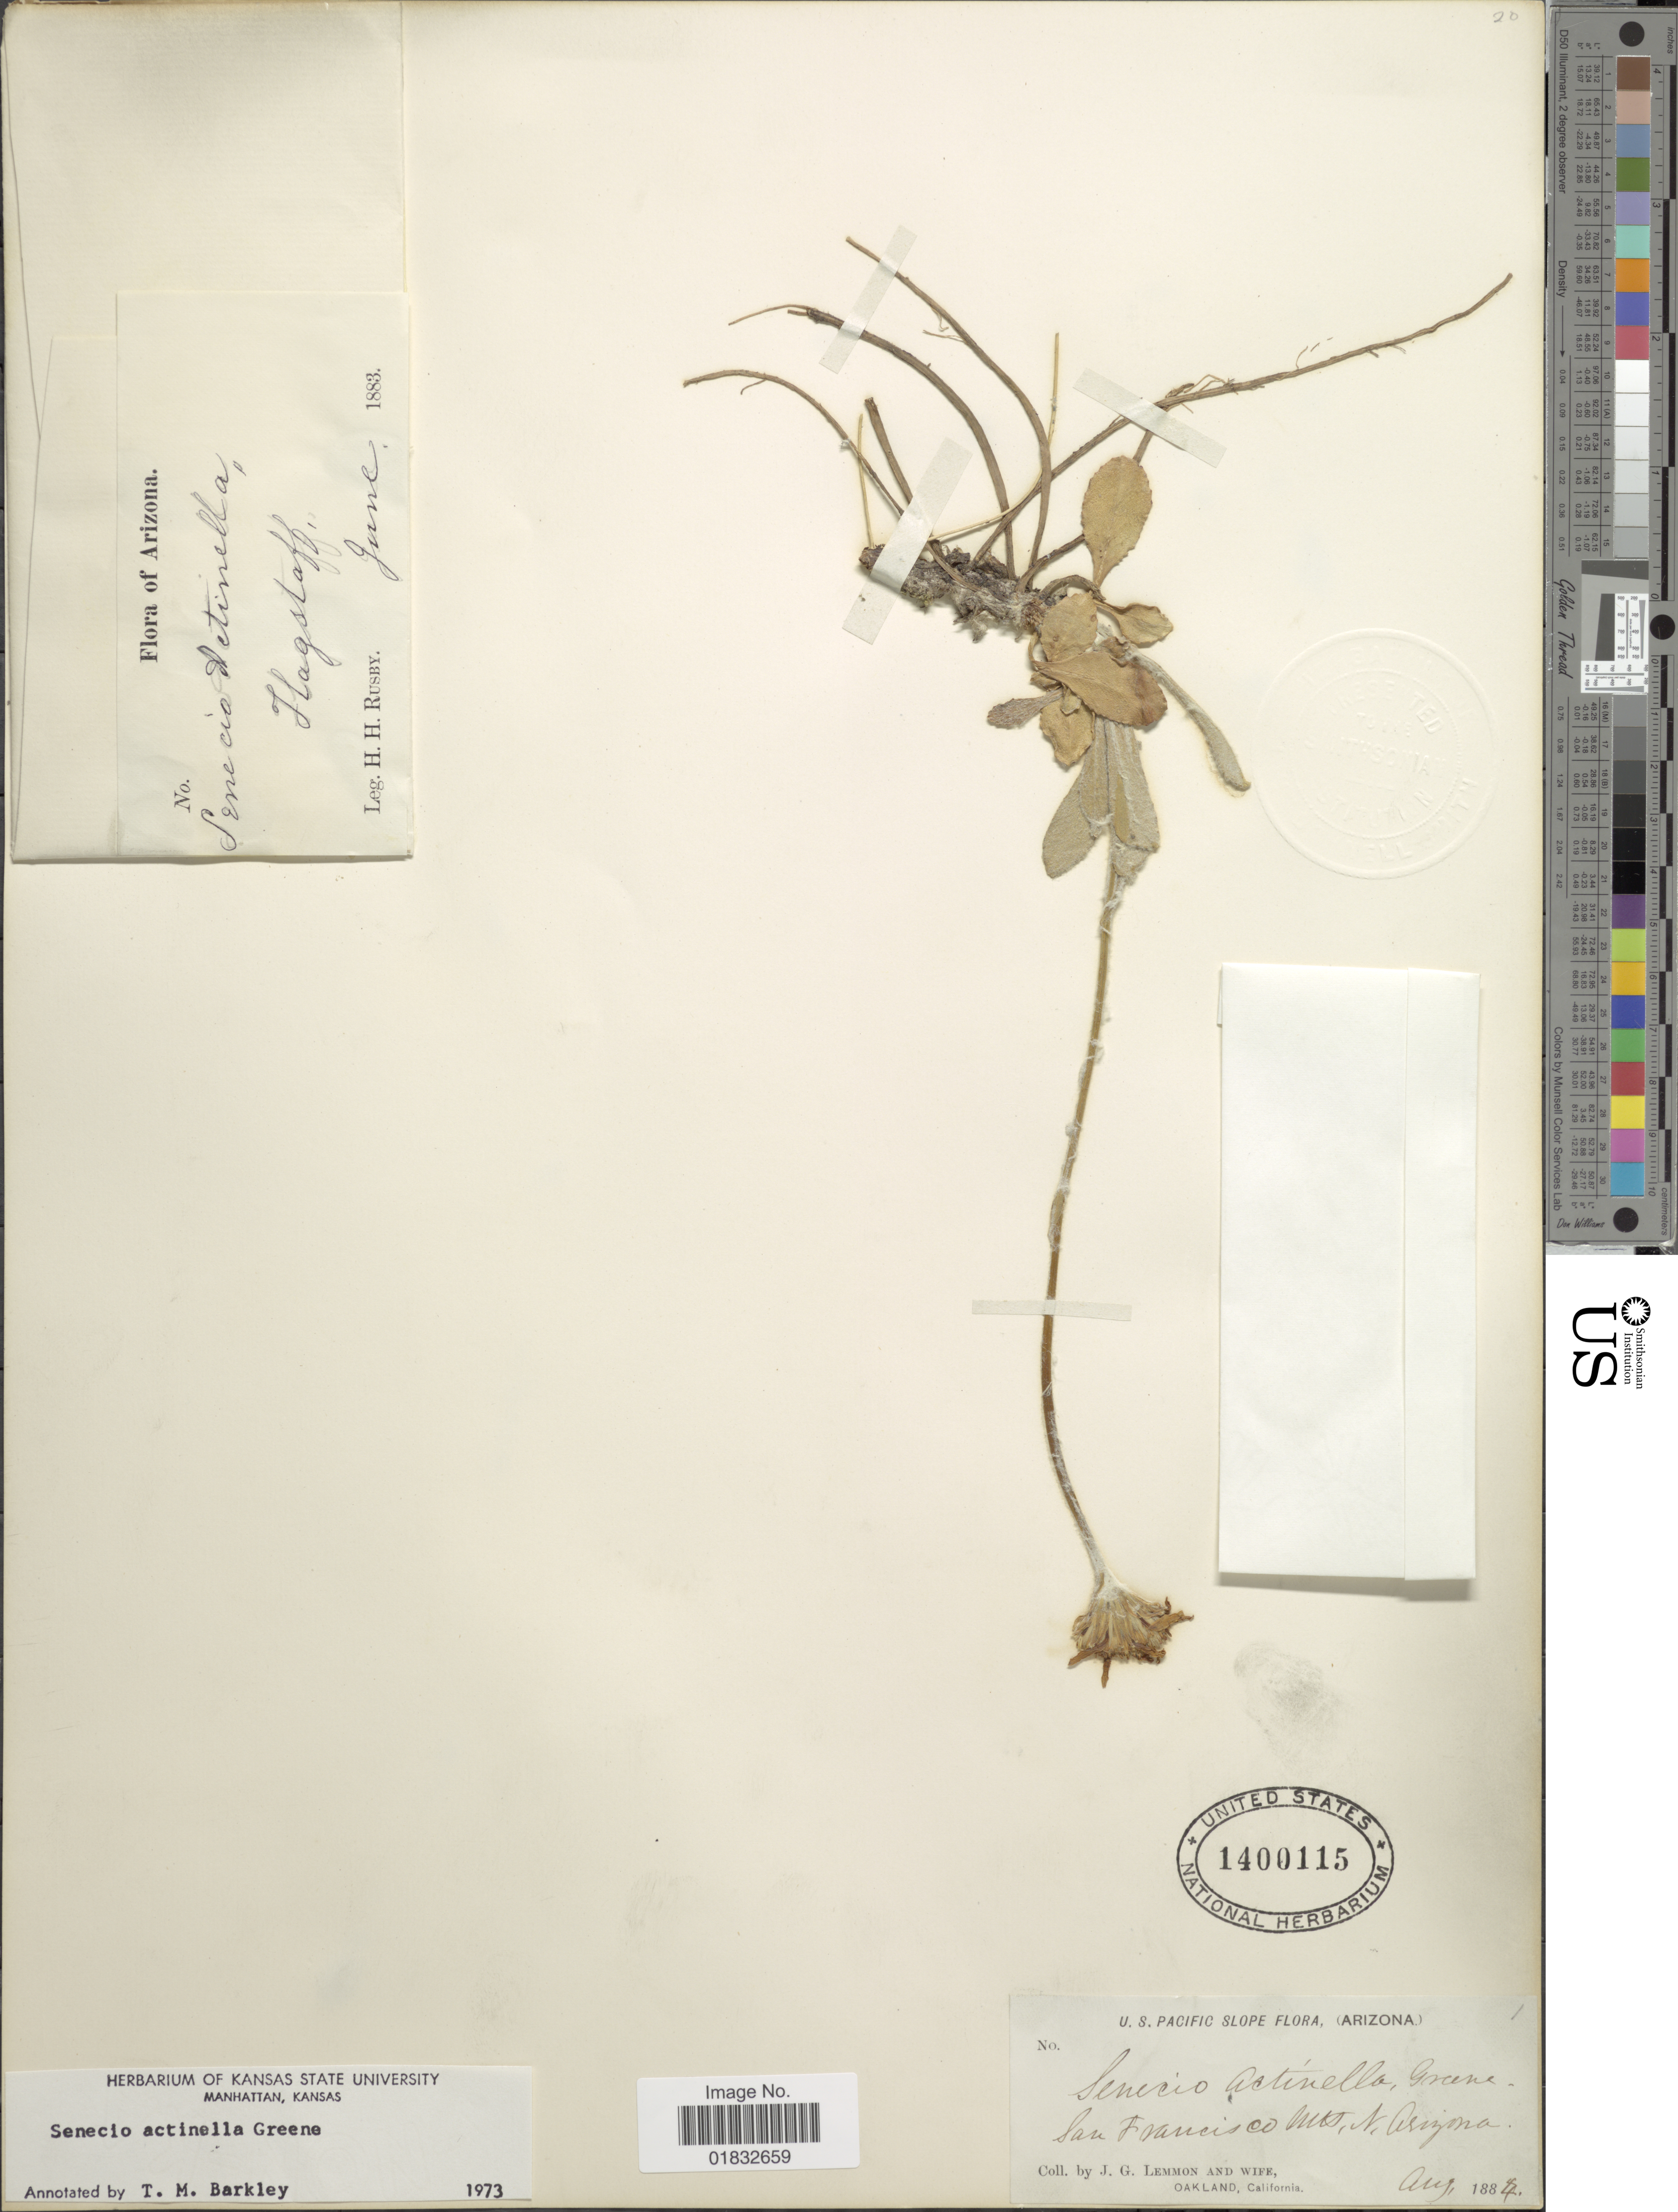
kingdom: Plantae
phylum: Tracheophyta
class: Magnoliopsida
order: Asterales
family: Asteraceae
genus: Senecio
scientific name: Senecio actinella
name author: Greene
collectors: J. Lemmon & Mrs. J. G. Lemmon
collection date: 1884-08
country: United States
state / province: Arizona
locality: U.S. Pacific Slope, San Francisco Mts, N, Arizona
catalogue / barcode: US 1400115